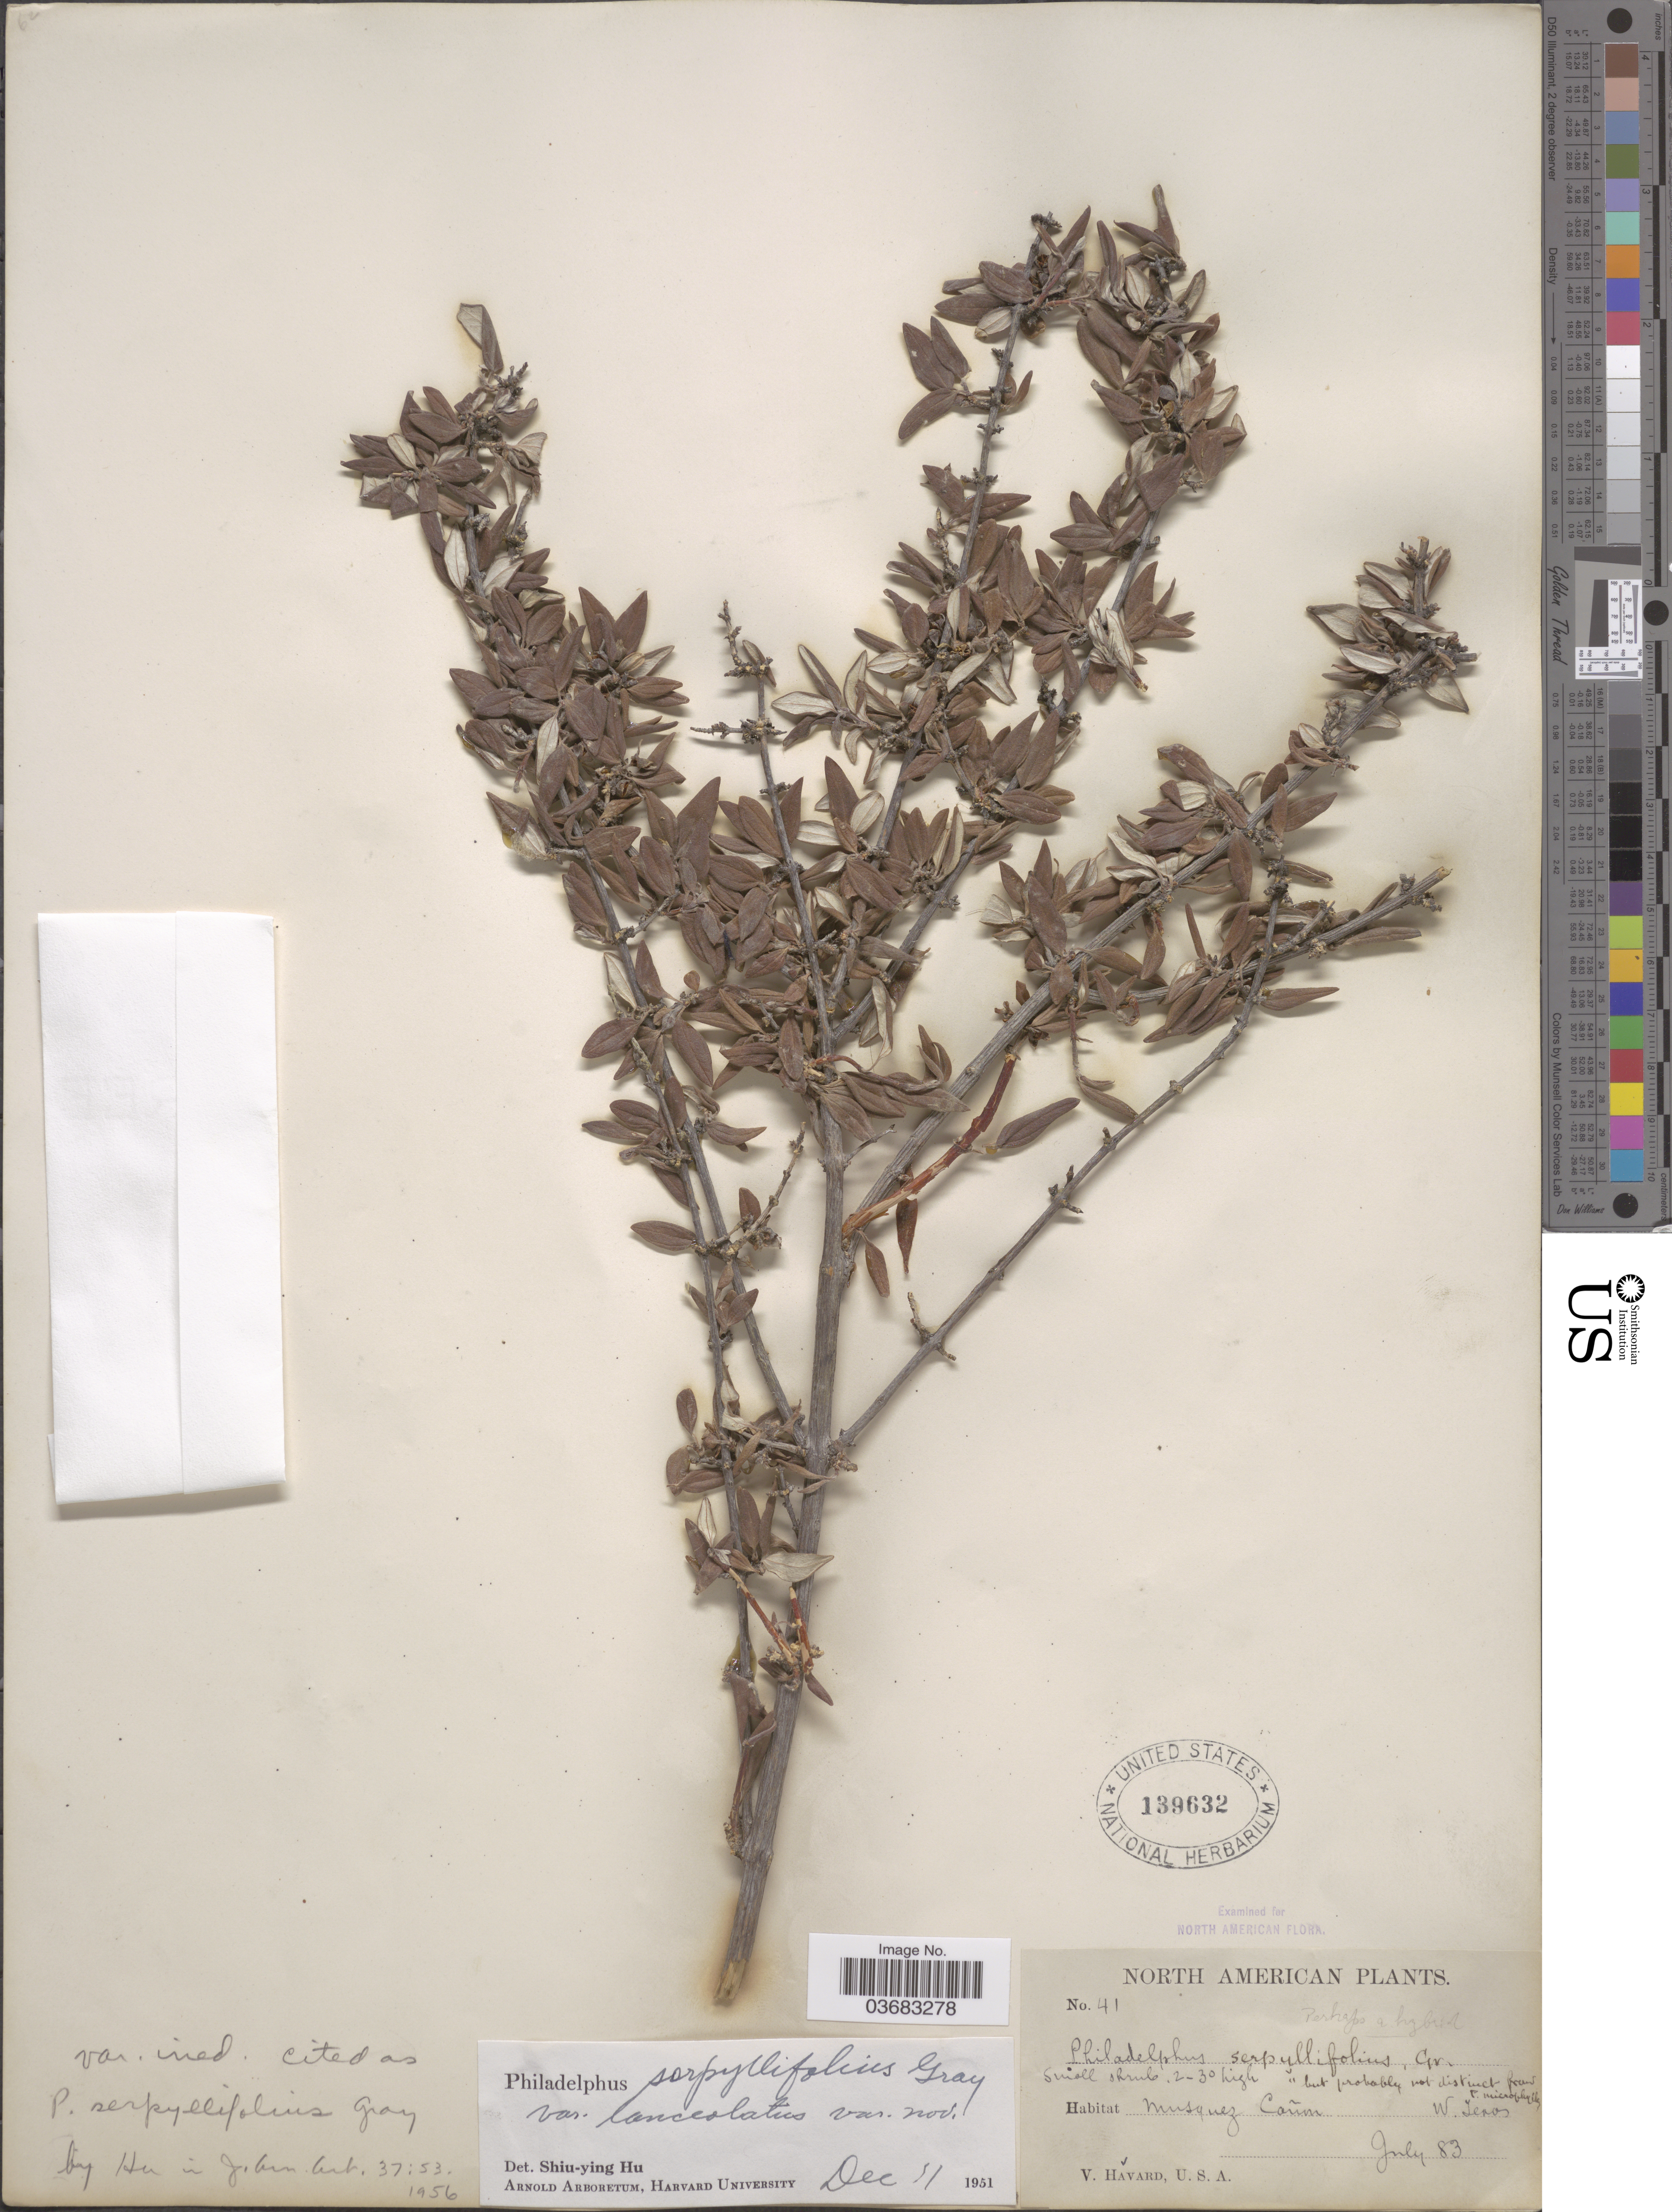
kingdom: Plantae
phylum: Tracheophyta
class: Magnoliopsida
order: Cornales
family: Hydrangeaceae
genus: Philadelphus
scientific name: Philadelphus serpyllifolius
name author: A. Gray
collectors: V. Havard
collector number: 41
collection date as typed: Transcribed d/m/y: /7/83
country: United States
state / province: Texas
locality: Musquez Cañon. W.Texas.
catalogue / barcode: US 139632